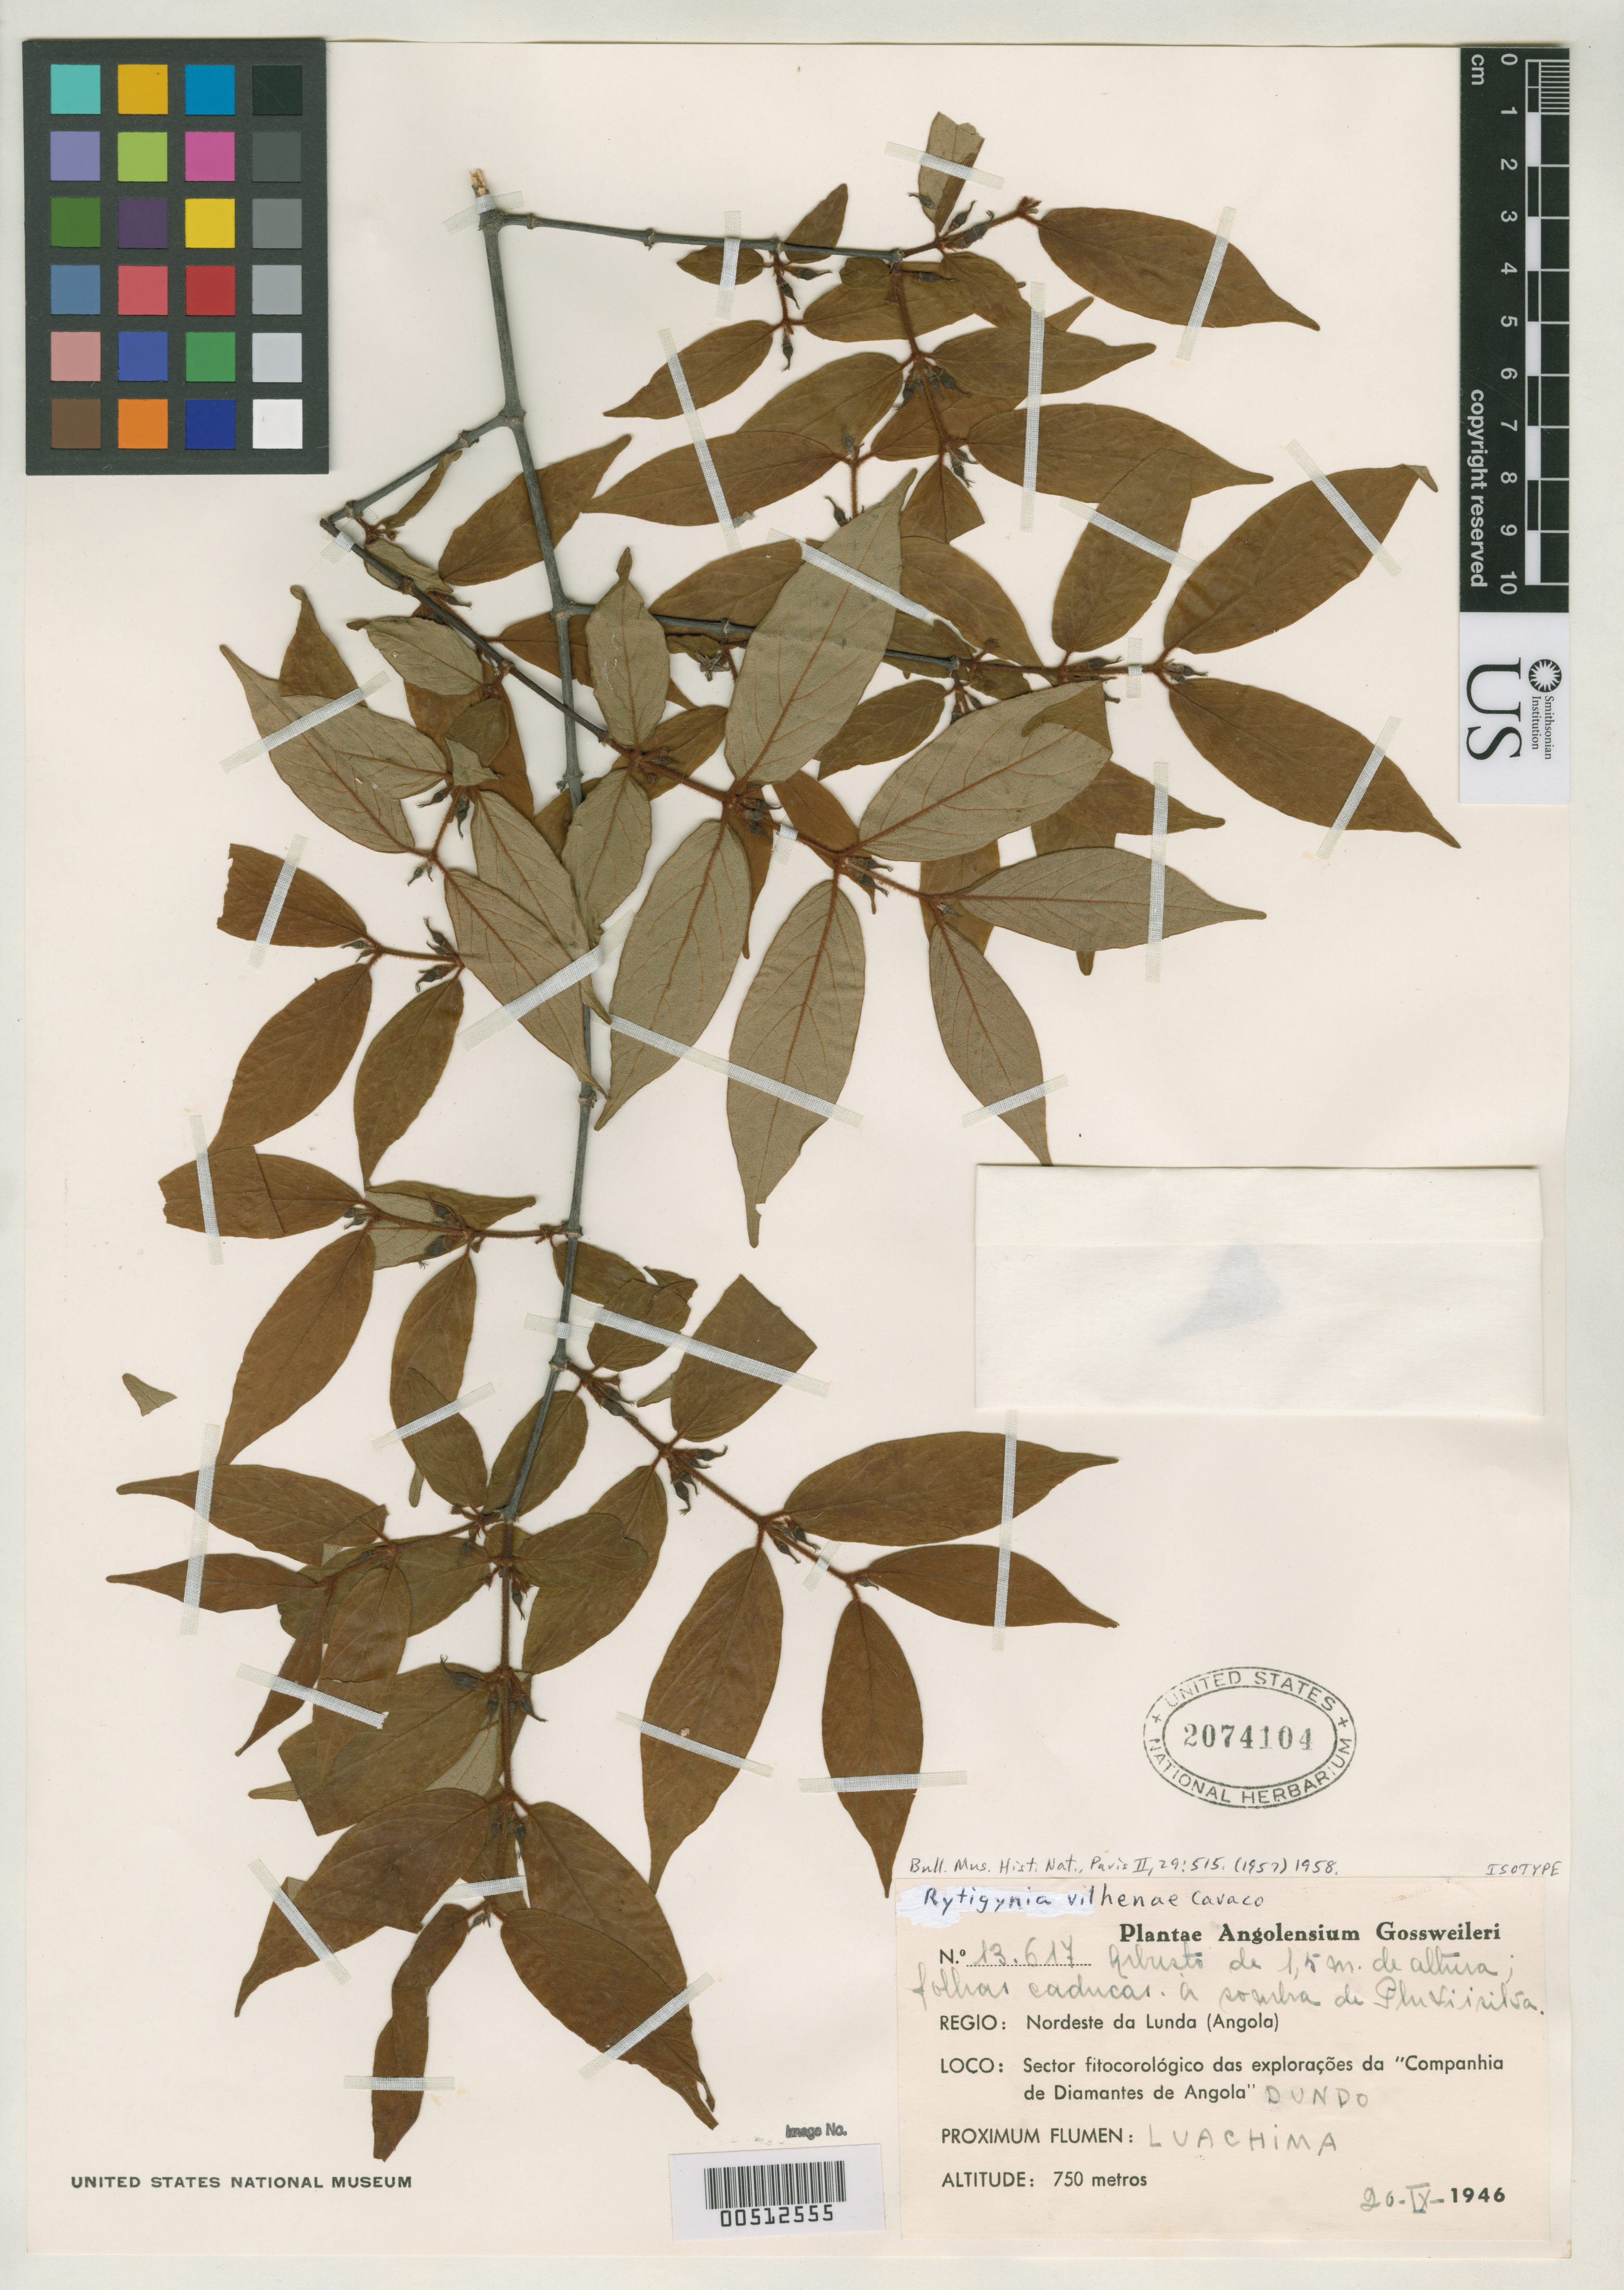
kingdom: Plantae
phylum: Tracheophyta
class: Magnoliopsida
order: Gentianales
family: Rubiaceae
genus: Rytigynia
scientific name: Rytigynia vilhenae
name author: Cavaco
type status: Isotype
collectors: J. Gossweiler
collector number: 13614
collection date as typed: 20 Sep 1946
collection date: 1946-09-20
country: Angola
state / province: Lunda Norte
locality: Dundo, nordeste da Lunda, sector Fitocorologico das Exploracoes da Companhia de Diamantes de Angolo.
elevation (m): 750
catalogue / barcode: US 2074104